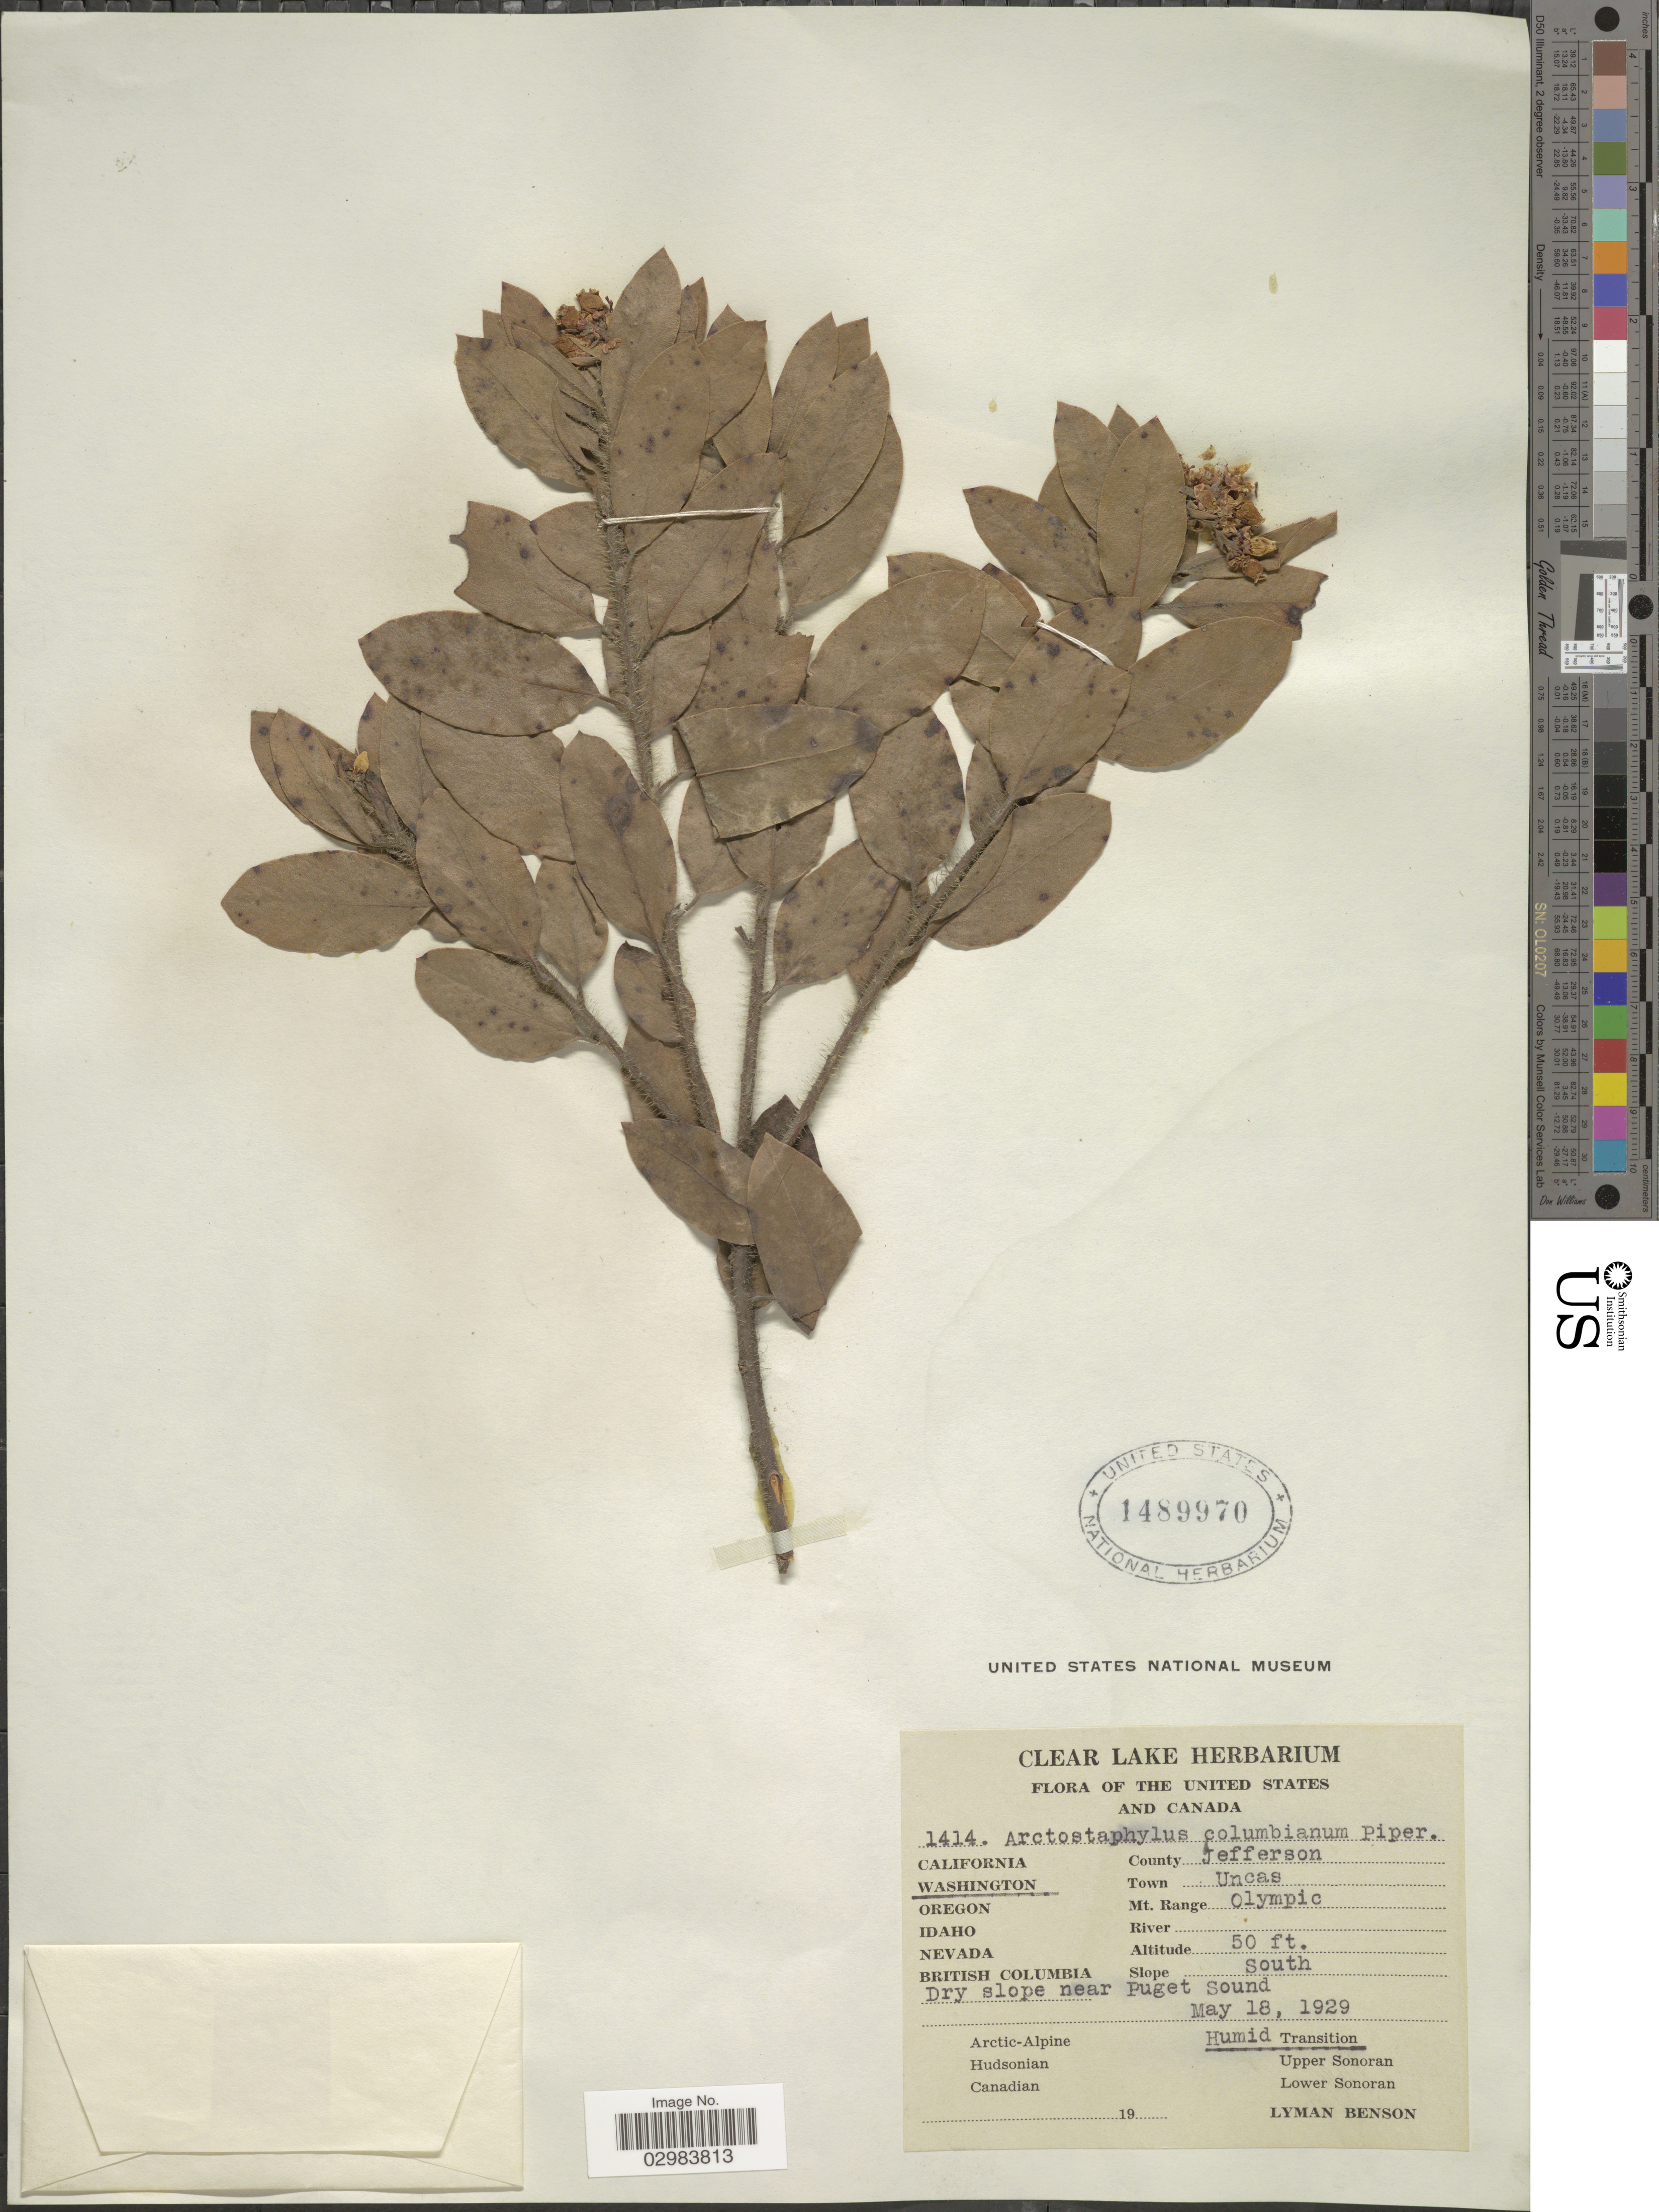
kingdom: Plantae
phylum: Tracheophyta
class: Magnoliopsida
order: Ericales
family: Ericaceae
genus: Arctostaphylos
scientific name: Arctostaphylos columbiana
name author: Piper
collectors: L. D. Benson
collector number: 1414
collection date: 1929-05-18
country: United States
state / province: Washington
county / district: Jefferson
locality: County Jefferson, Town Uncas, Mt. Range Olympic, Slope South. Dry slope near Puget Sound. Humid Transition.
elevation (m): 15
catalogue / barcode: US 1489970